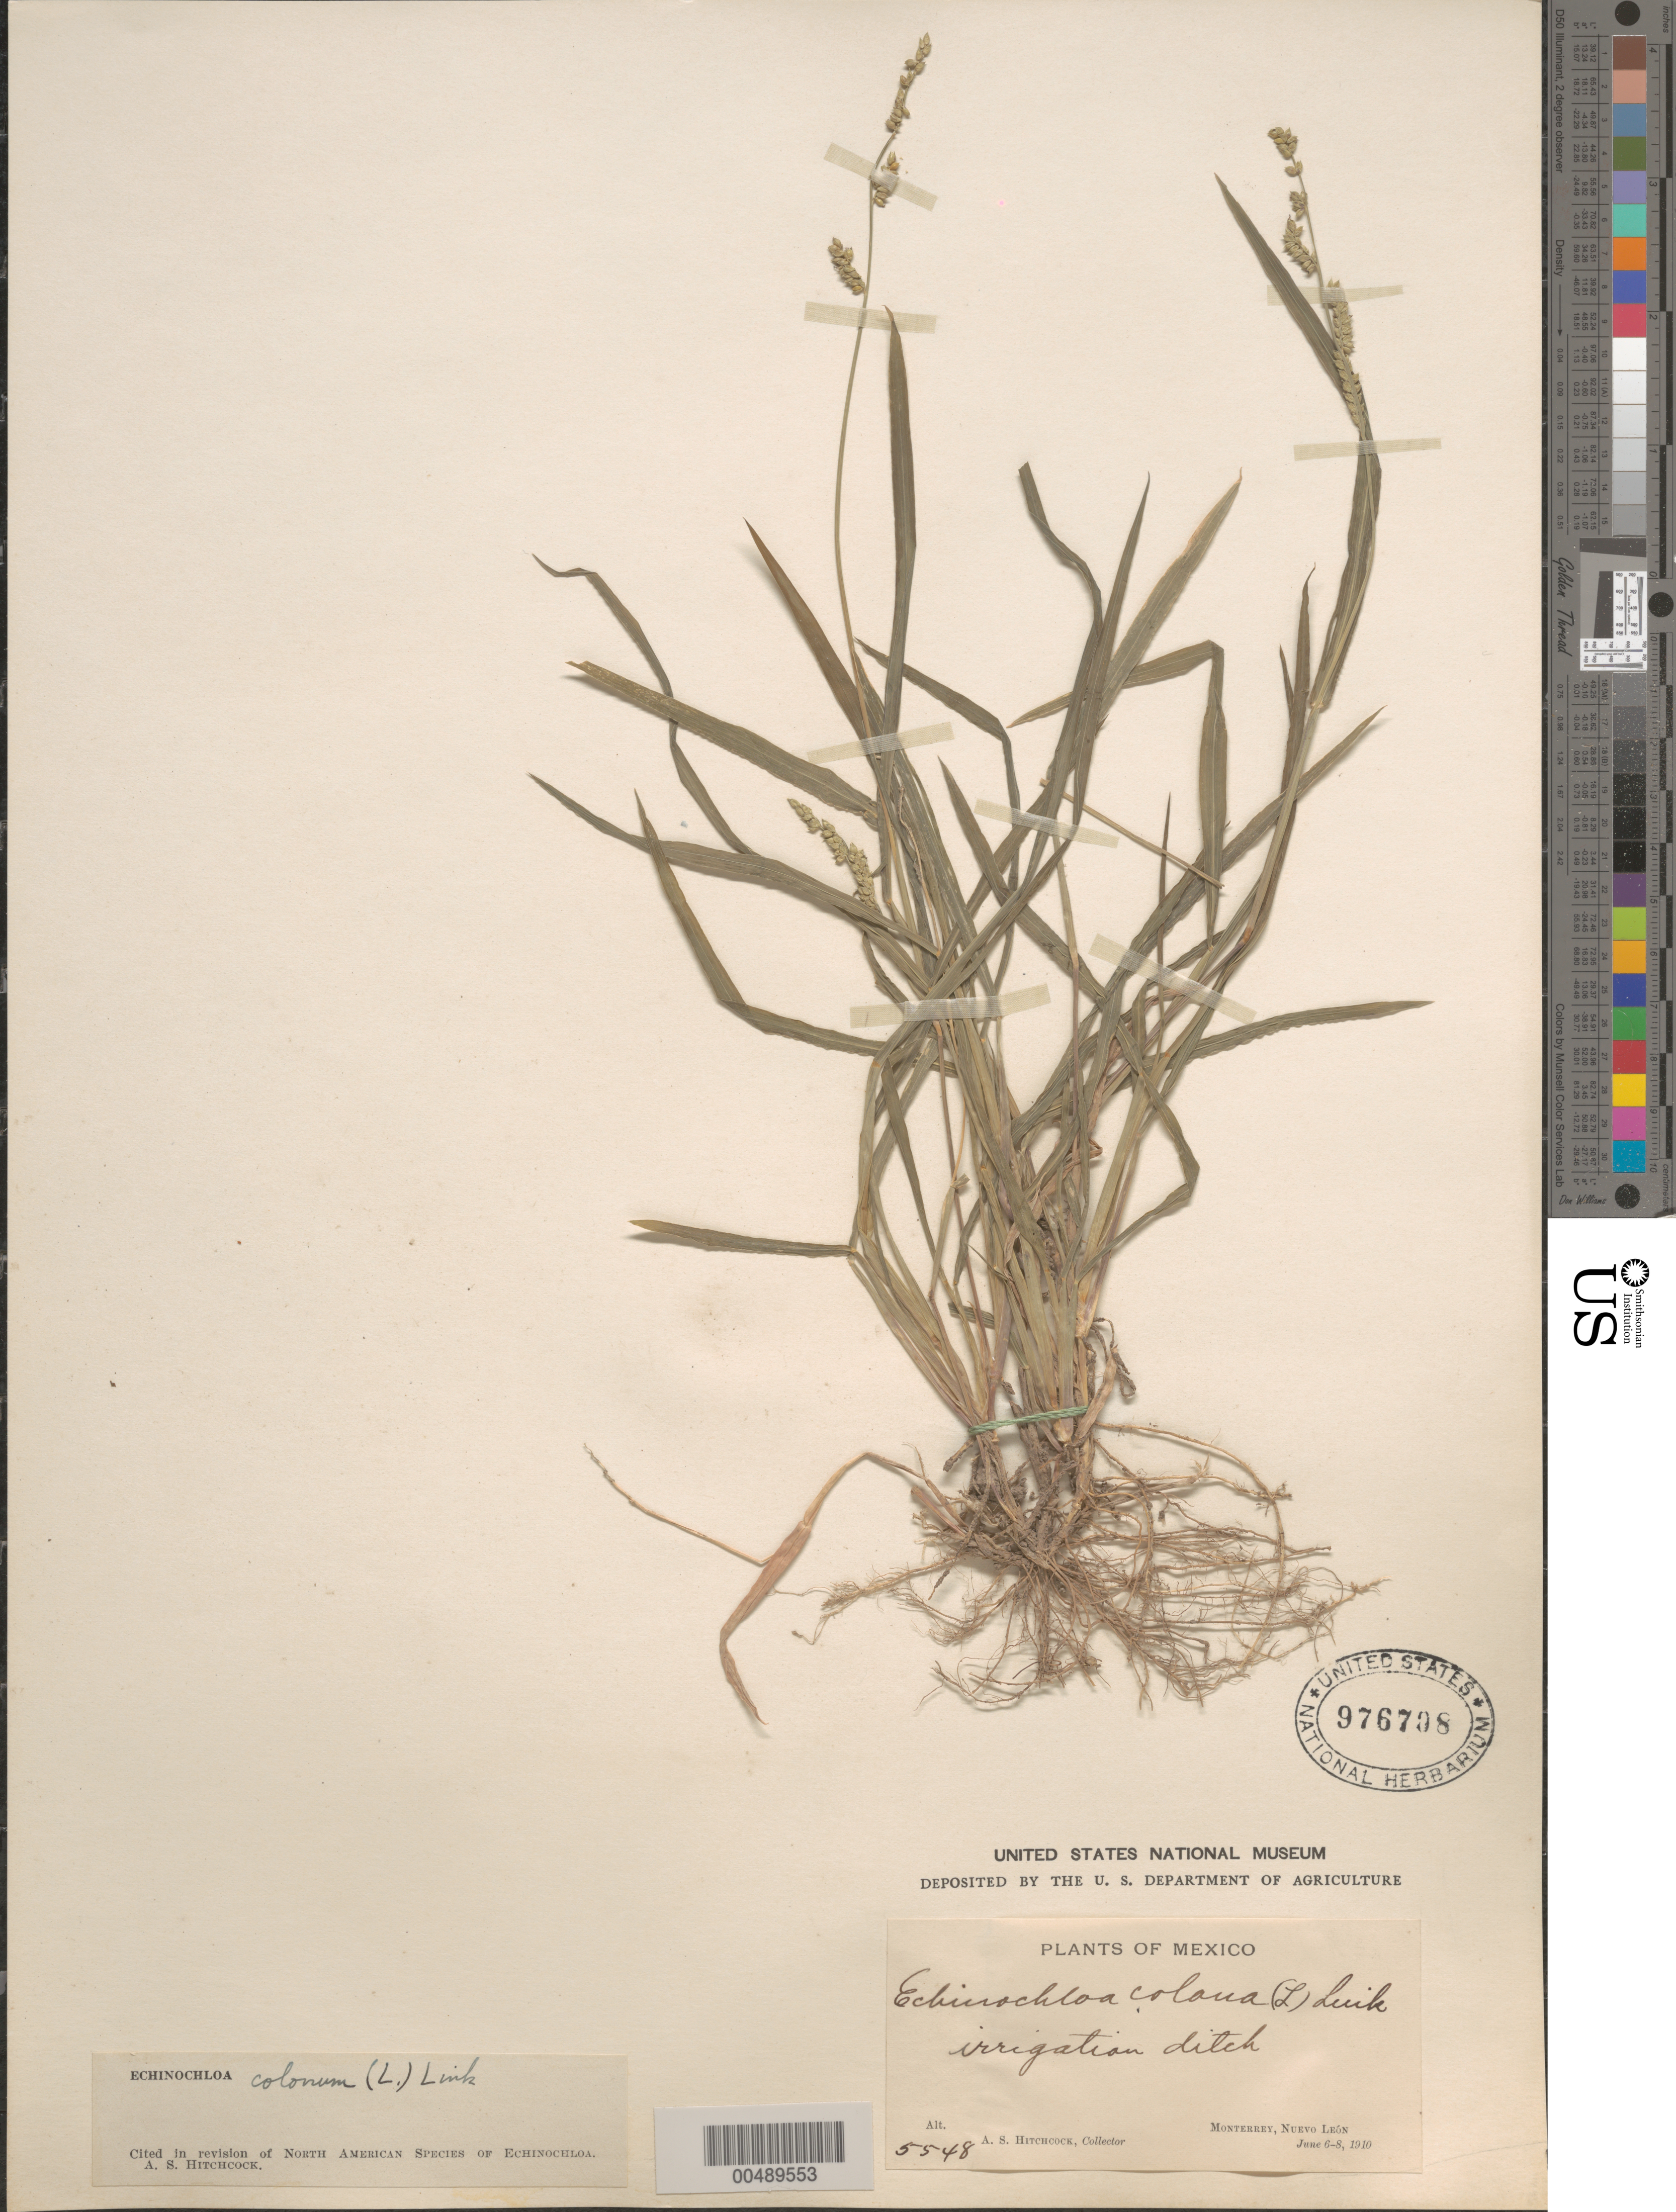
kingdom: Plantae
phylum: Tracheophyta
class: Liliopsida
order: Poales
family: Poaceae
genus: Echinochloa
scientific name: Echinochloa colona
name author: (L.) Link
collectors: A. S. Hitchcock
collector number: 5548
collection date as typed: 6 Jun 1910 to 8 Jun 1910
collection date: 1910-06-06/1910-06-08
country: Mexico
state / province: Nuevo León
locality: Monterrey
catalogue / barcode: US 976708